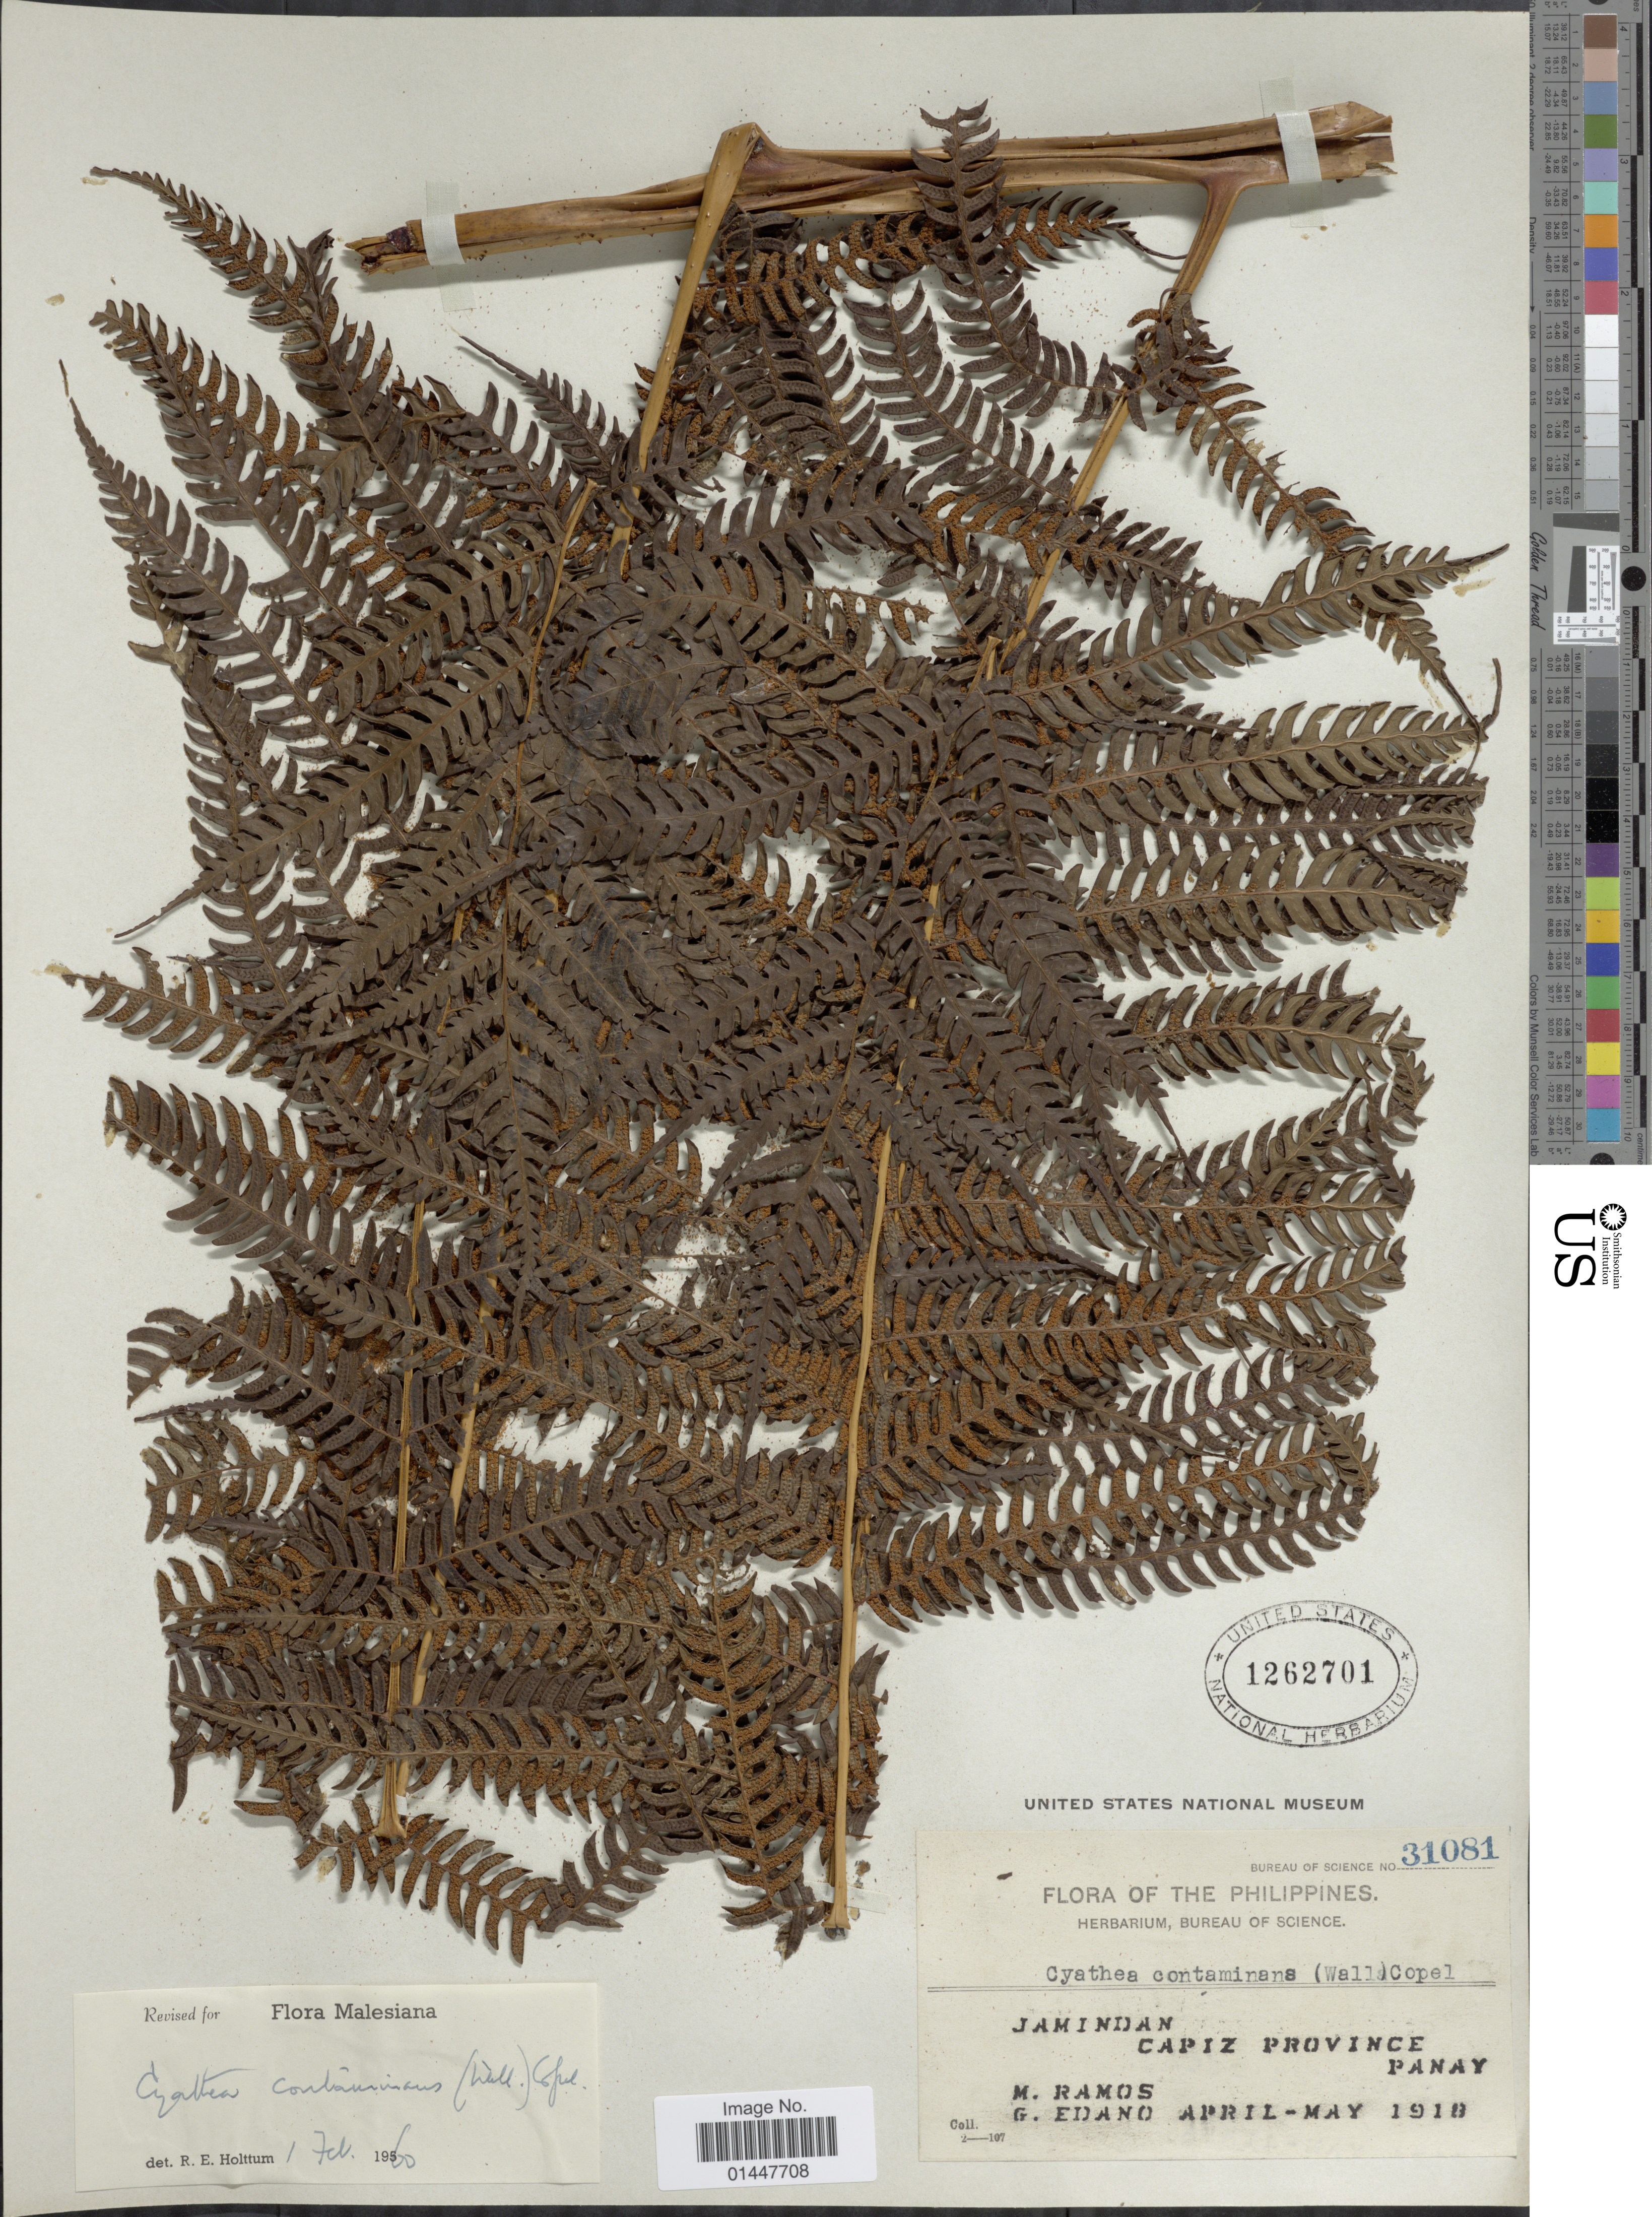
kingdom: Plantae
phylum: Tracheophyta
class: Polypodiopsida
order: Cyatheales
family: Cyatheaceae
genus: Sphaeropteris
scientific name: Sphaeropteris glauca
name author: (Blume) R.M. Tryon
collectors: M. Ramos & G. Edaño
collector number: Bureau of Science 31081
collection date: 1918-04/1918-05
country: Philippines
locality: Jamindan, Capiz Province, Panay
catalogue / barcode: US 1262701